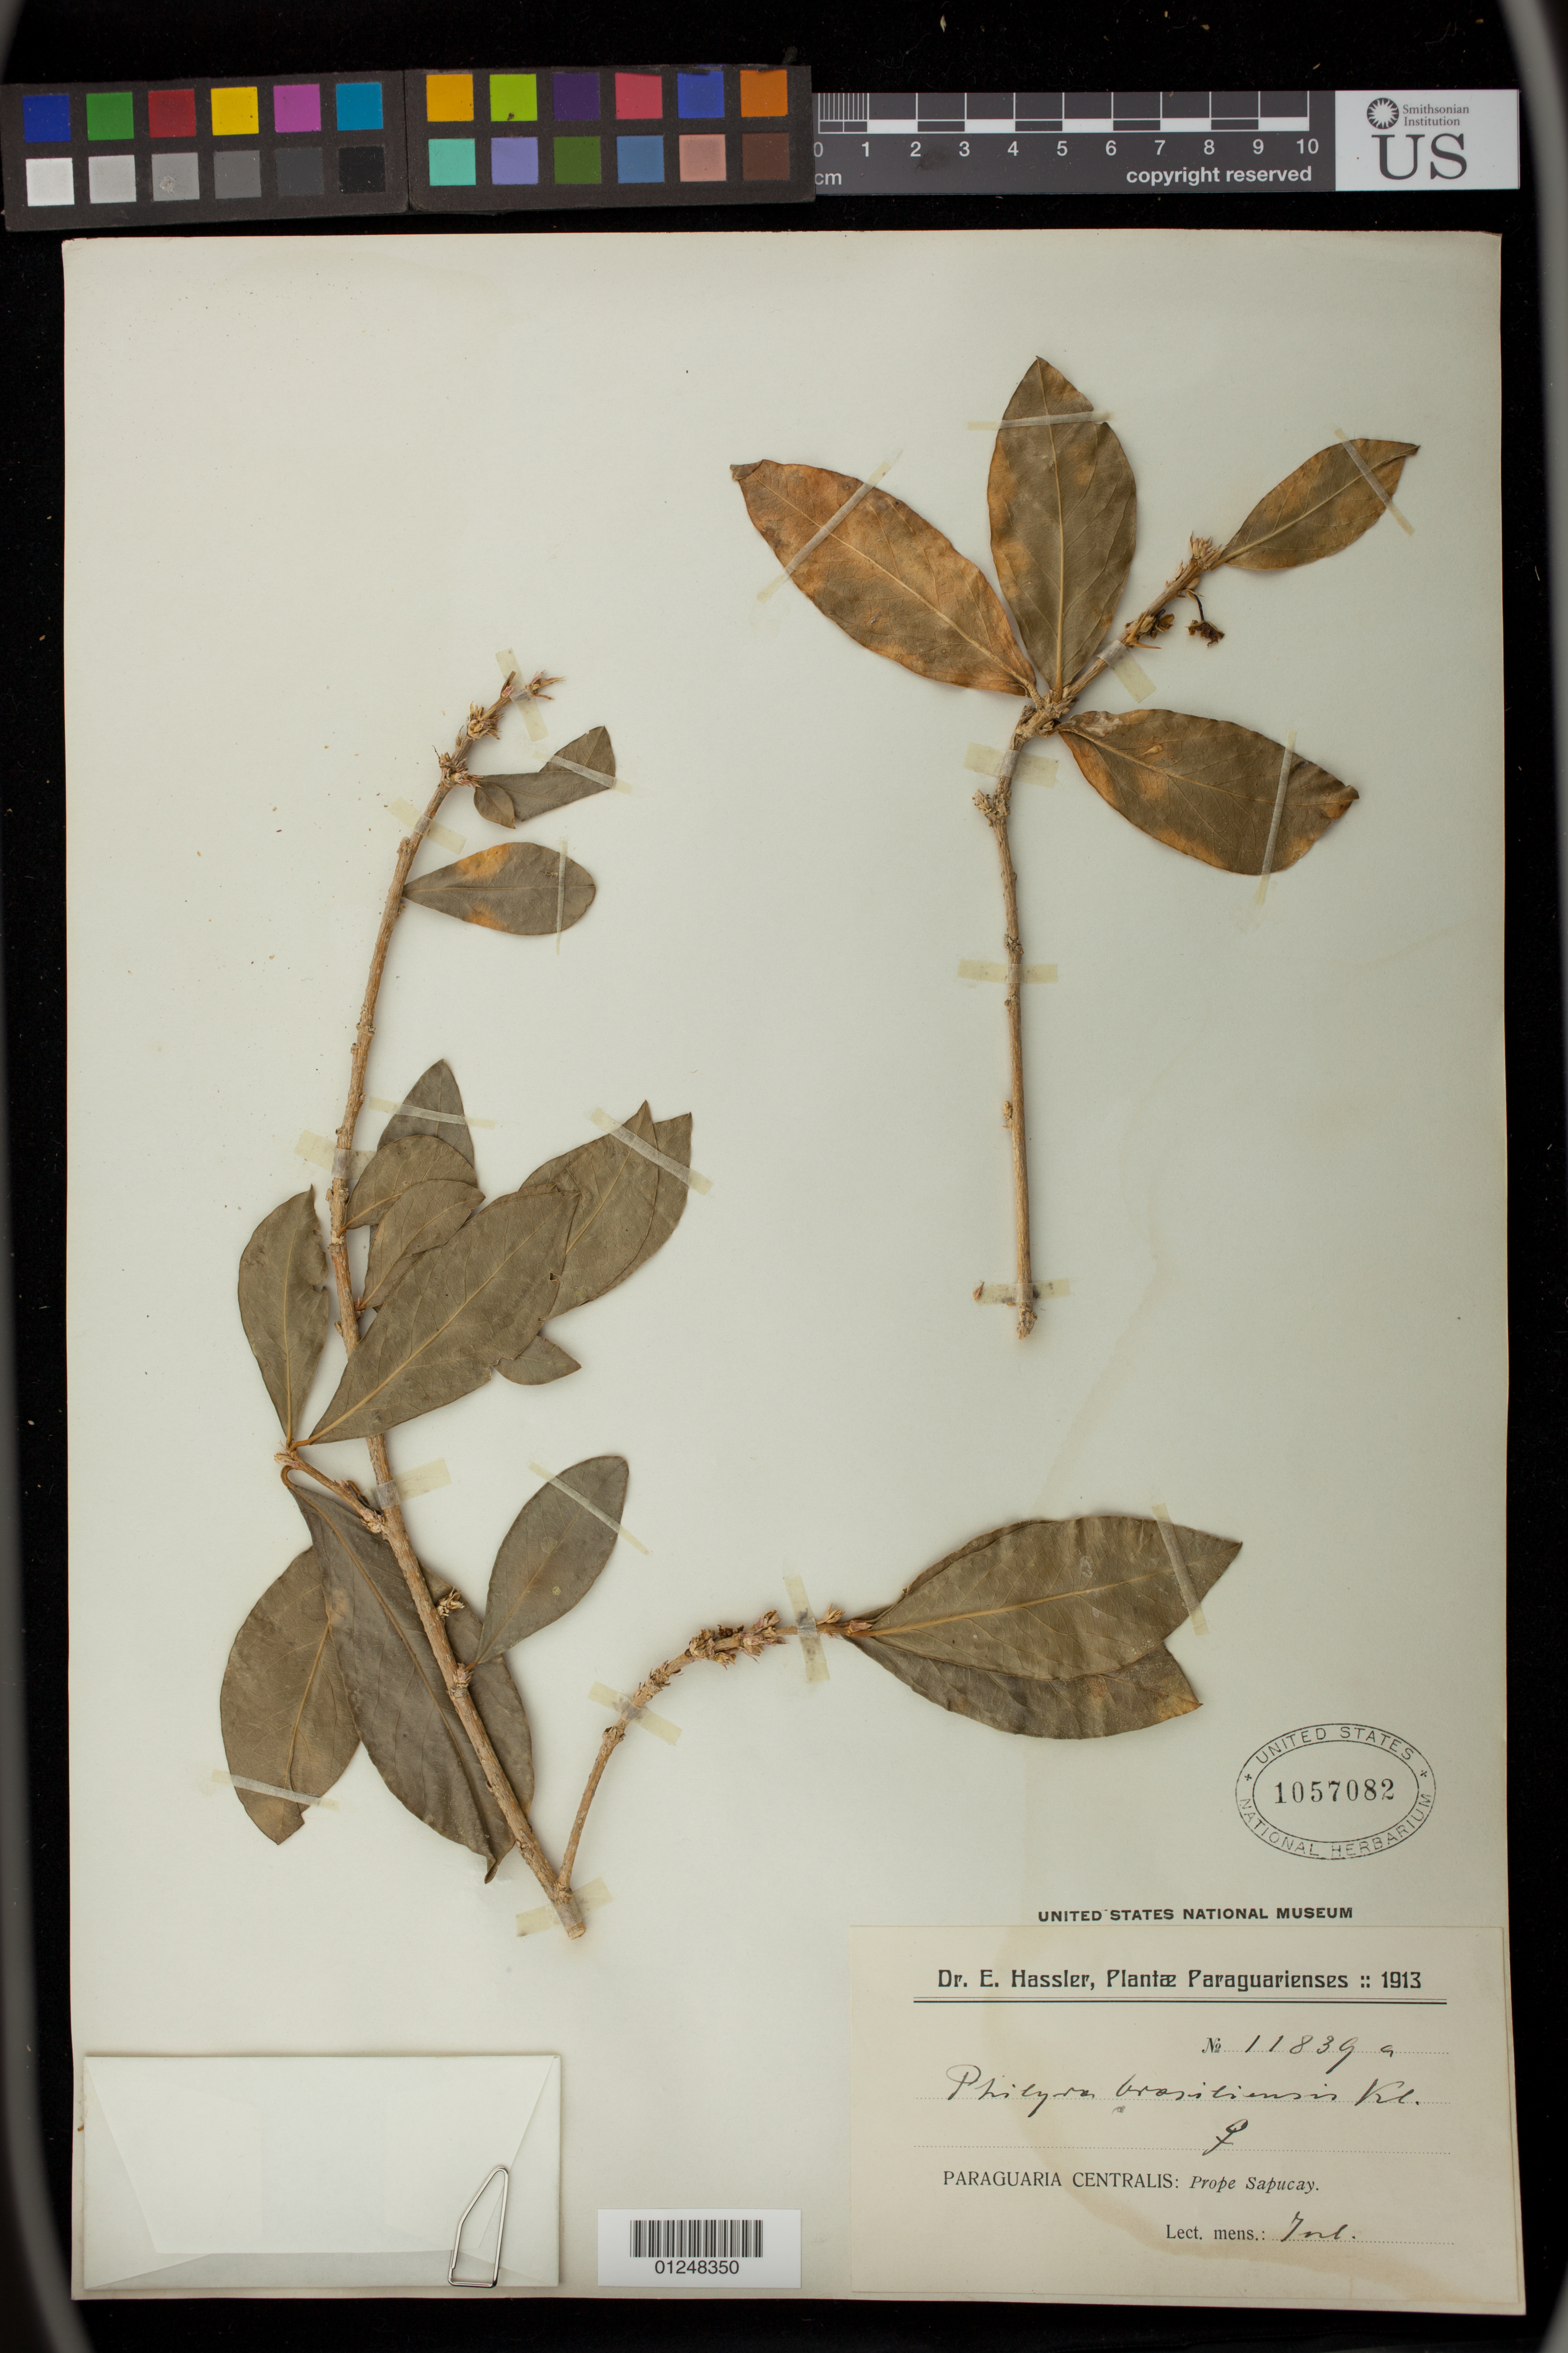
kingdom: Plantae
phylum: Tracheophyta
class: Magnoliopsida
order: Malpighiales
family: Euphorbiaceae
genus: Philyra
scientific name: Philyra brasiliensis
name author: Klotzsch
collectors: E. Hassler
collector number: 11839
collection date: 1913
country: Paraguay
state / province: Paraguari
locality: Paraguaria Centralis: Prope Sapucay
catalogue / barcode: US 1057082